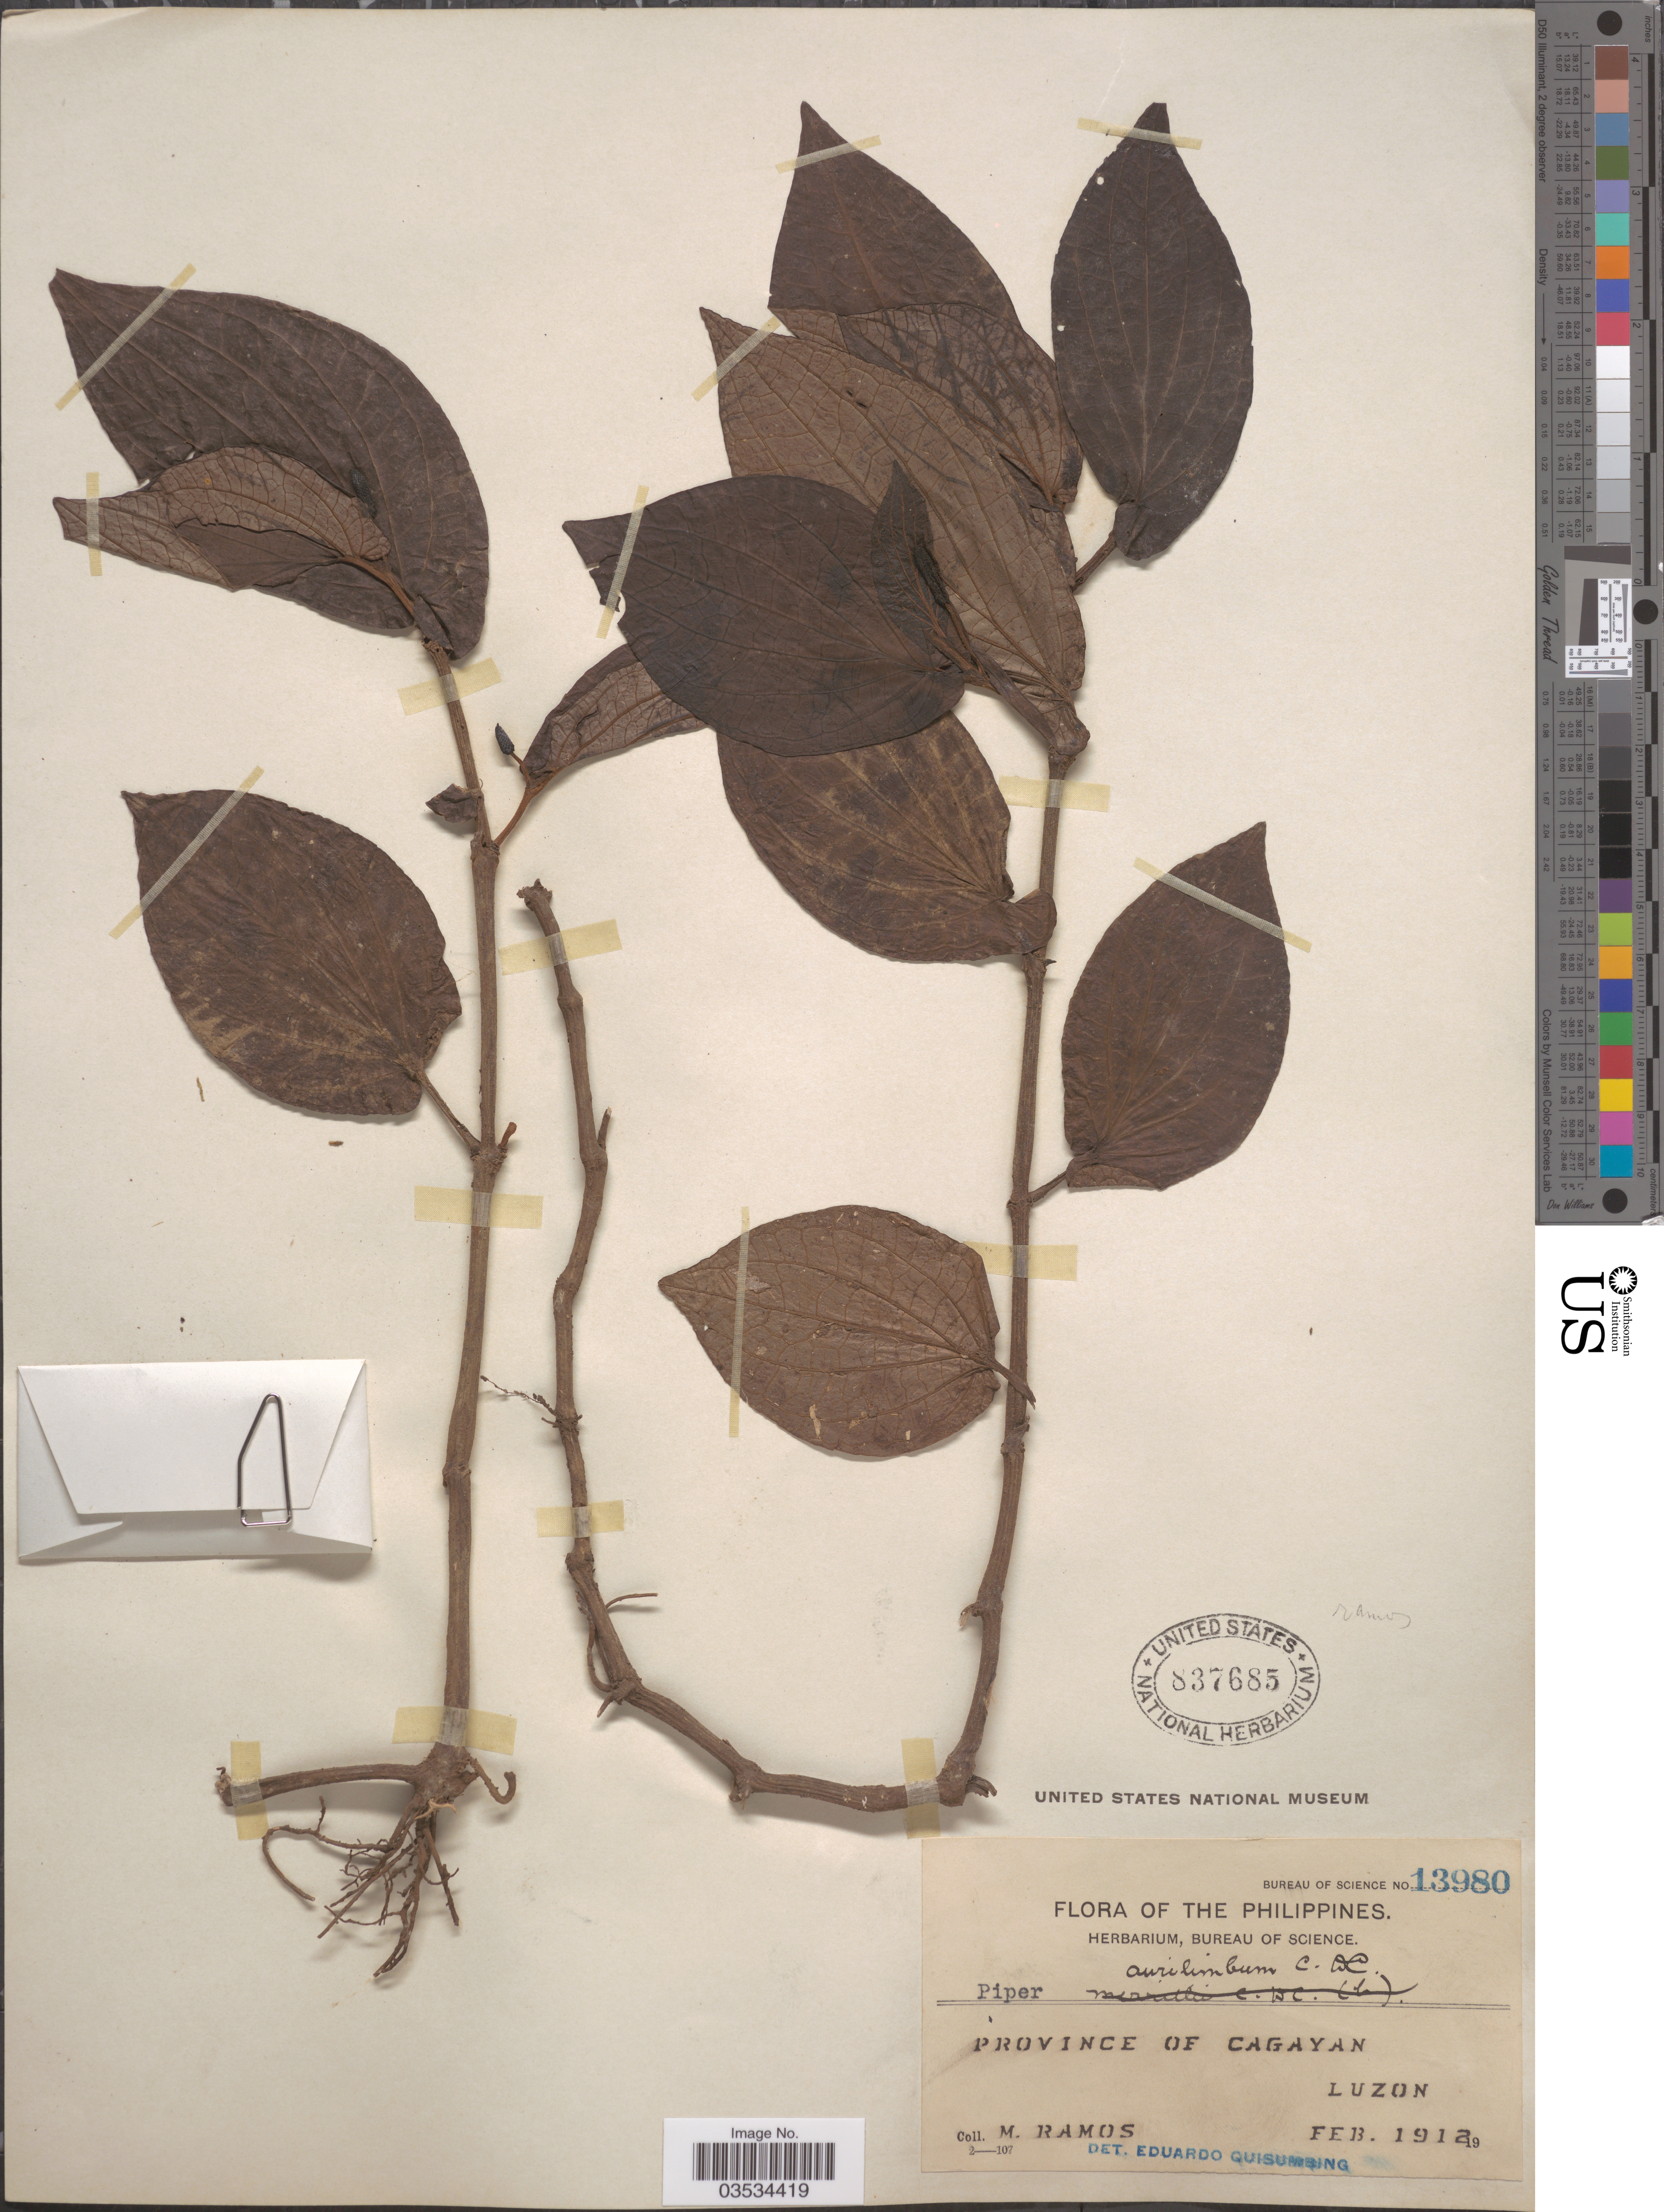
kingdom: Plantae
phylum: Tracheophyta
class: Magnoliopsida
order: Piperales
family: Piperaceae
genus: Piper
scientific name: Piper aurilimbum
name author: C. DC. in Elmer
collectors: M. Ramos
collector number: Bureau of Science 13980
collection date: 1912-02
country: Philippines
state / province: Cagayan Valley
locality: Province of Cagayan. Luzon.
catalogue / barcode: US 837685